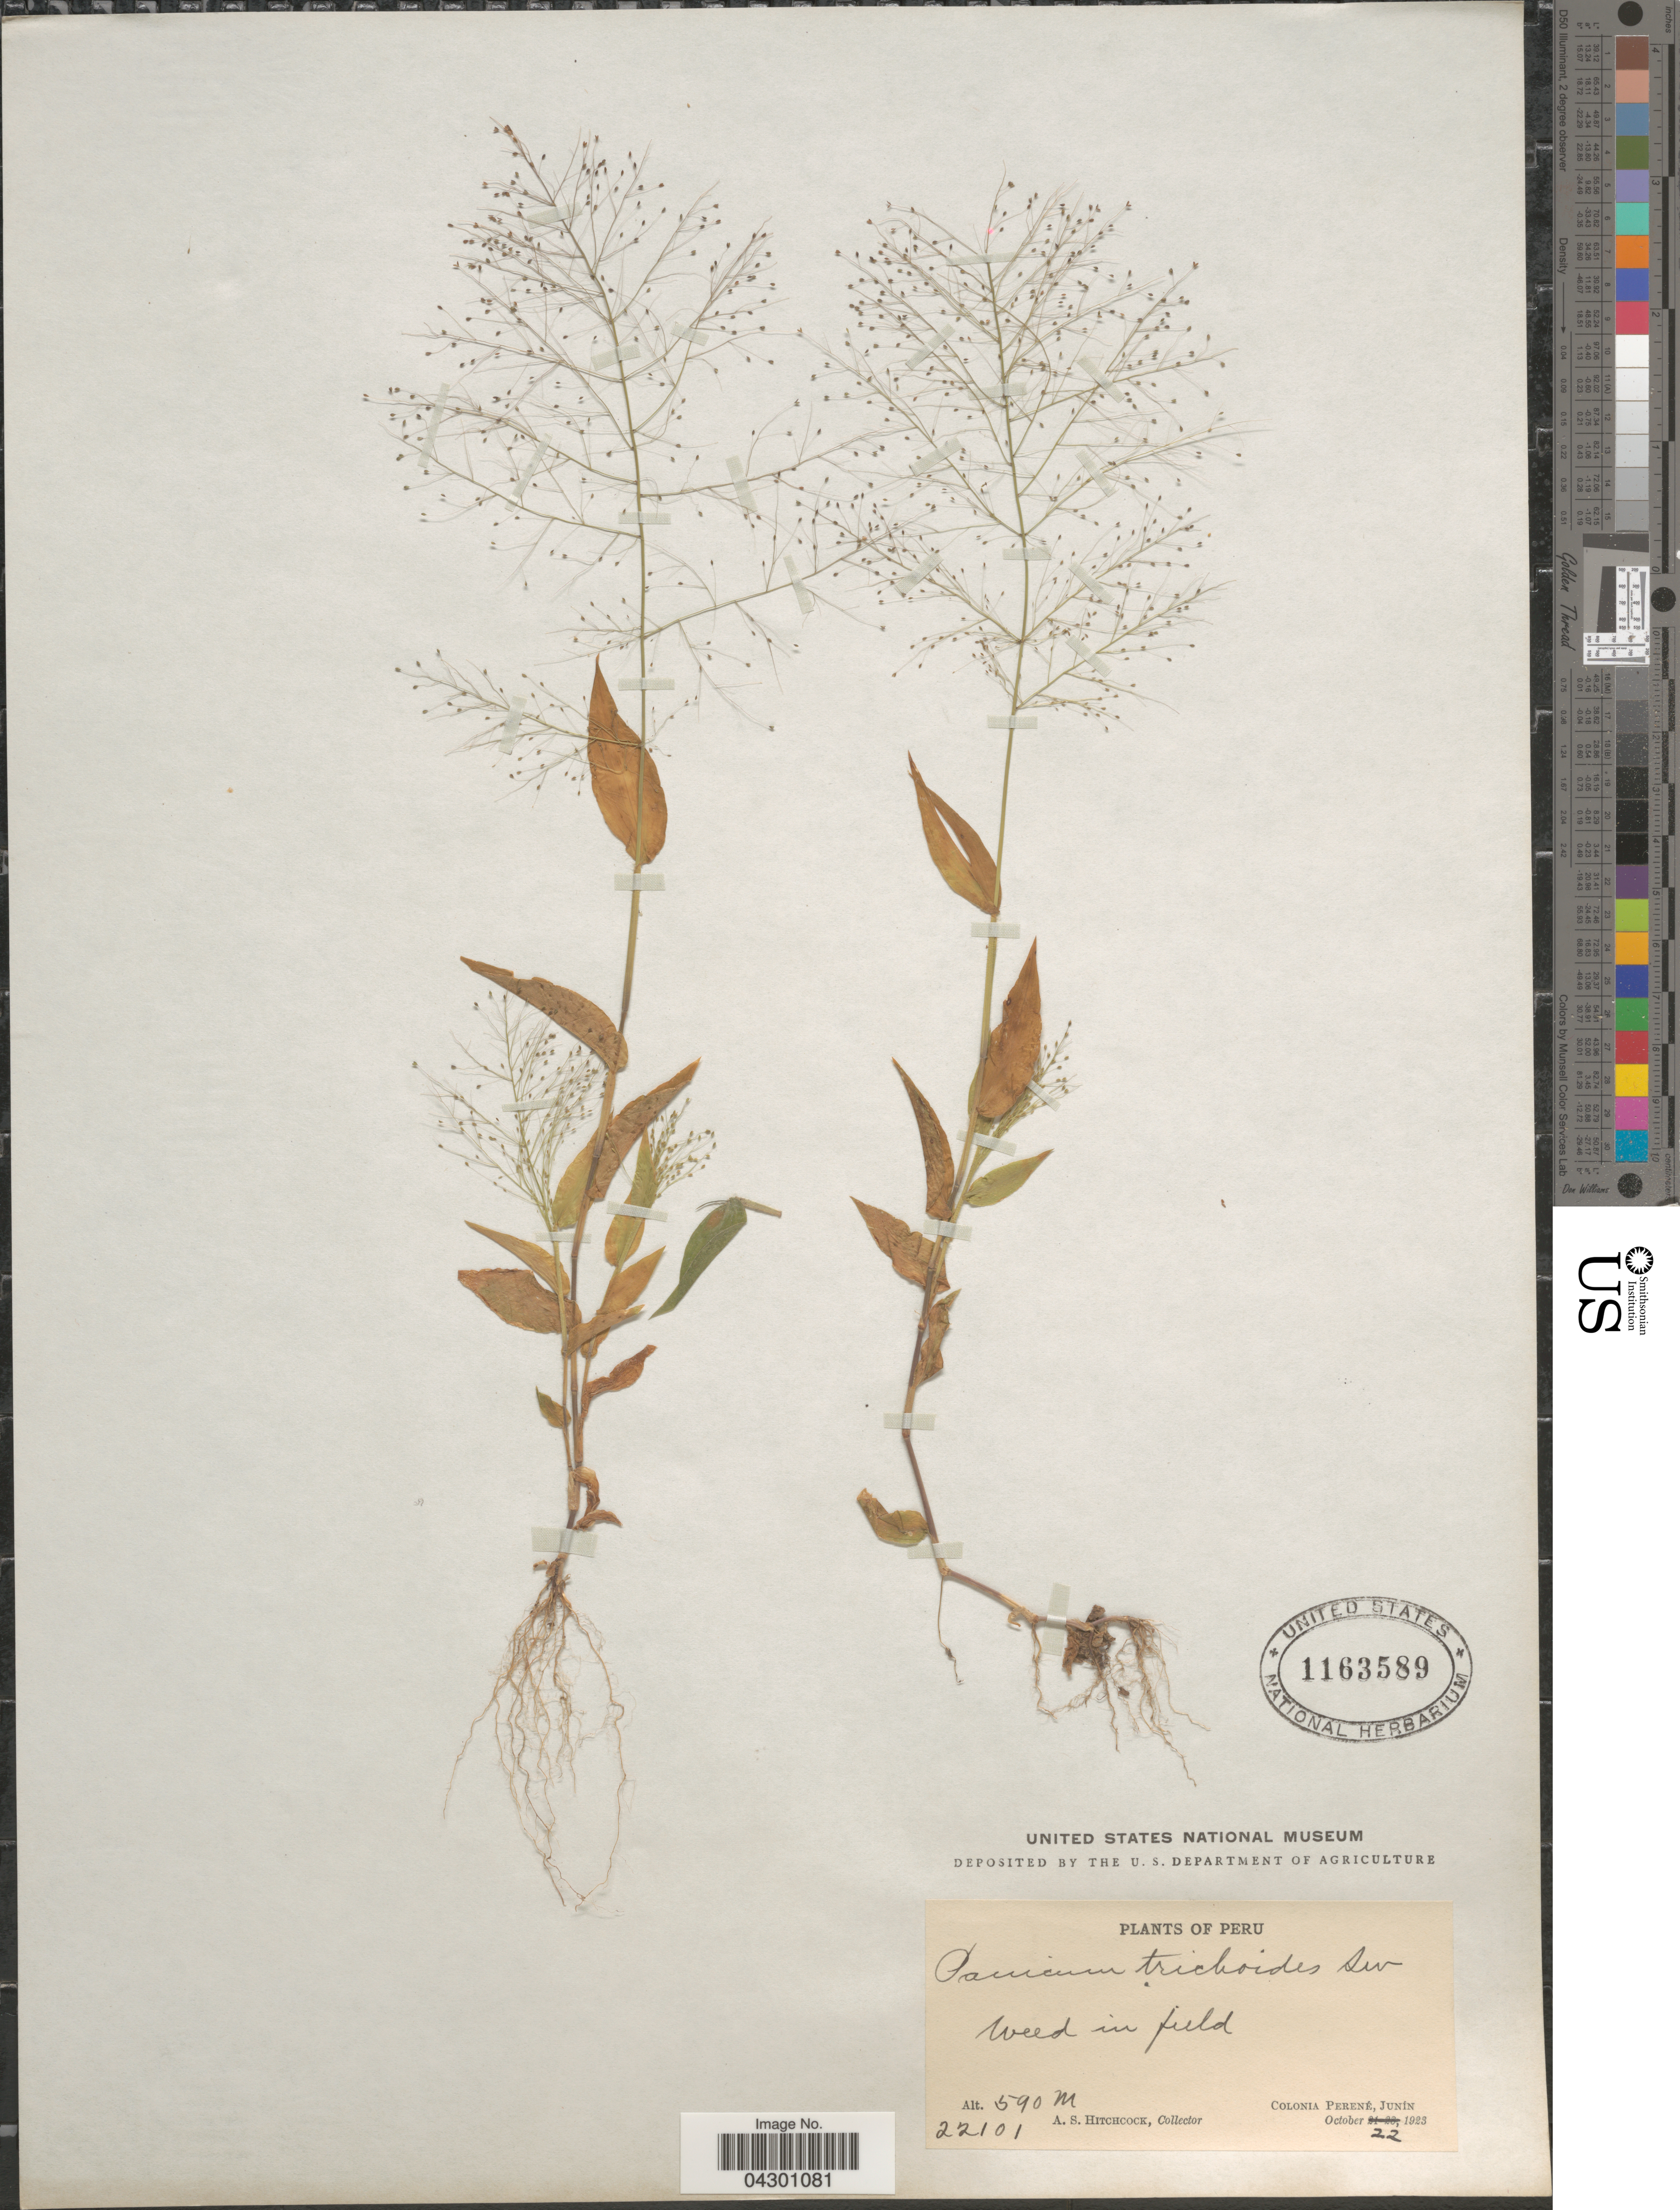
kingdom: Plantae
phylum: Tracheophyta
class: Liliopsida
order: Poales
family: Poaceae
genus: Panicum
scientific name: Panicum trichoides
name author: Sw.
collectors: A. S. Hitchcock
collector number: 22101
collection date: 1923-10-22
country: Peru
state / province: Junín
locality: Colonia Perené, Junin.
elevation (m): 590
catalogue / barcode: US 1163589